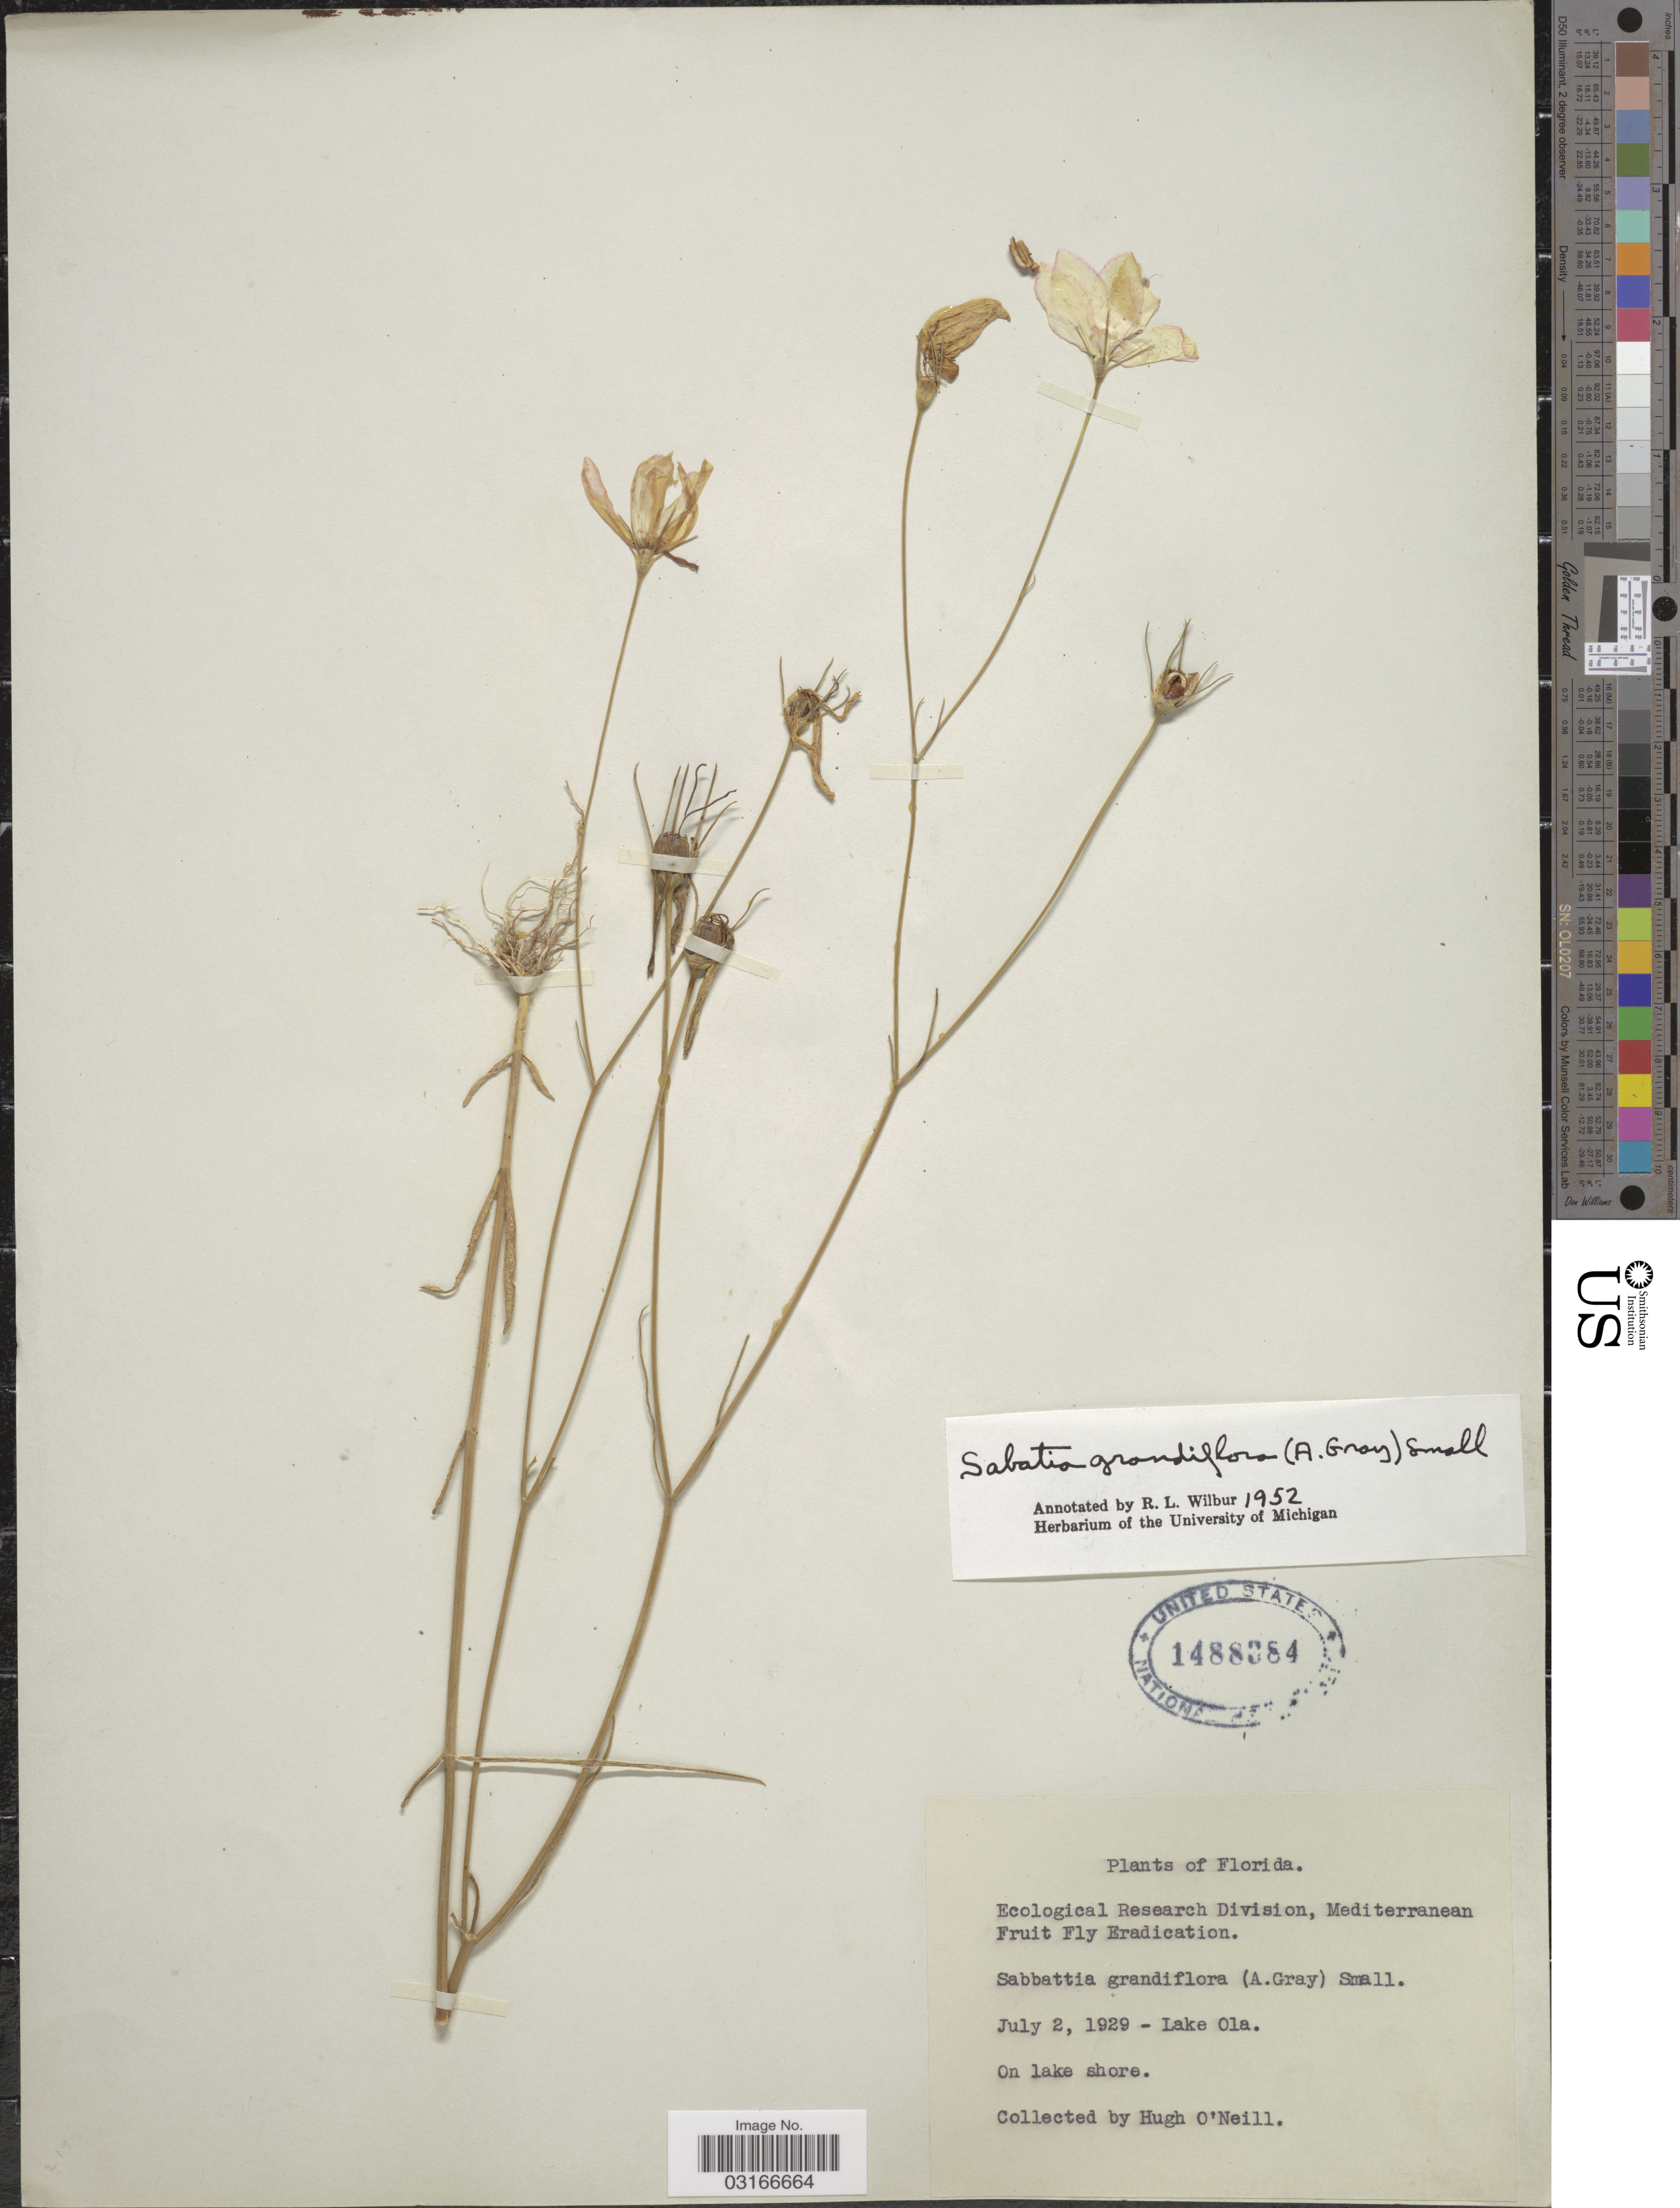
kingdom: Plantae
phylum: Tracheophyta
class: Magnoliopsida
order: Gentianales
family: Gentianaceae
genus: Sabatia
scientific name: Sabatia grandiflora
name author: (A. Gray) Small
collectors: H. O'Neill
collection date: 1929-07-02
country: United States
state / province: Florida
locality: Lake Ola, On lake shore.